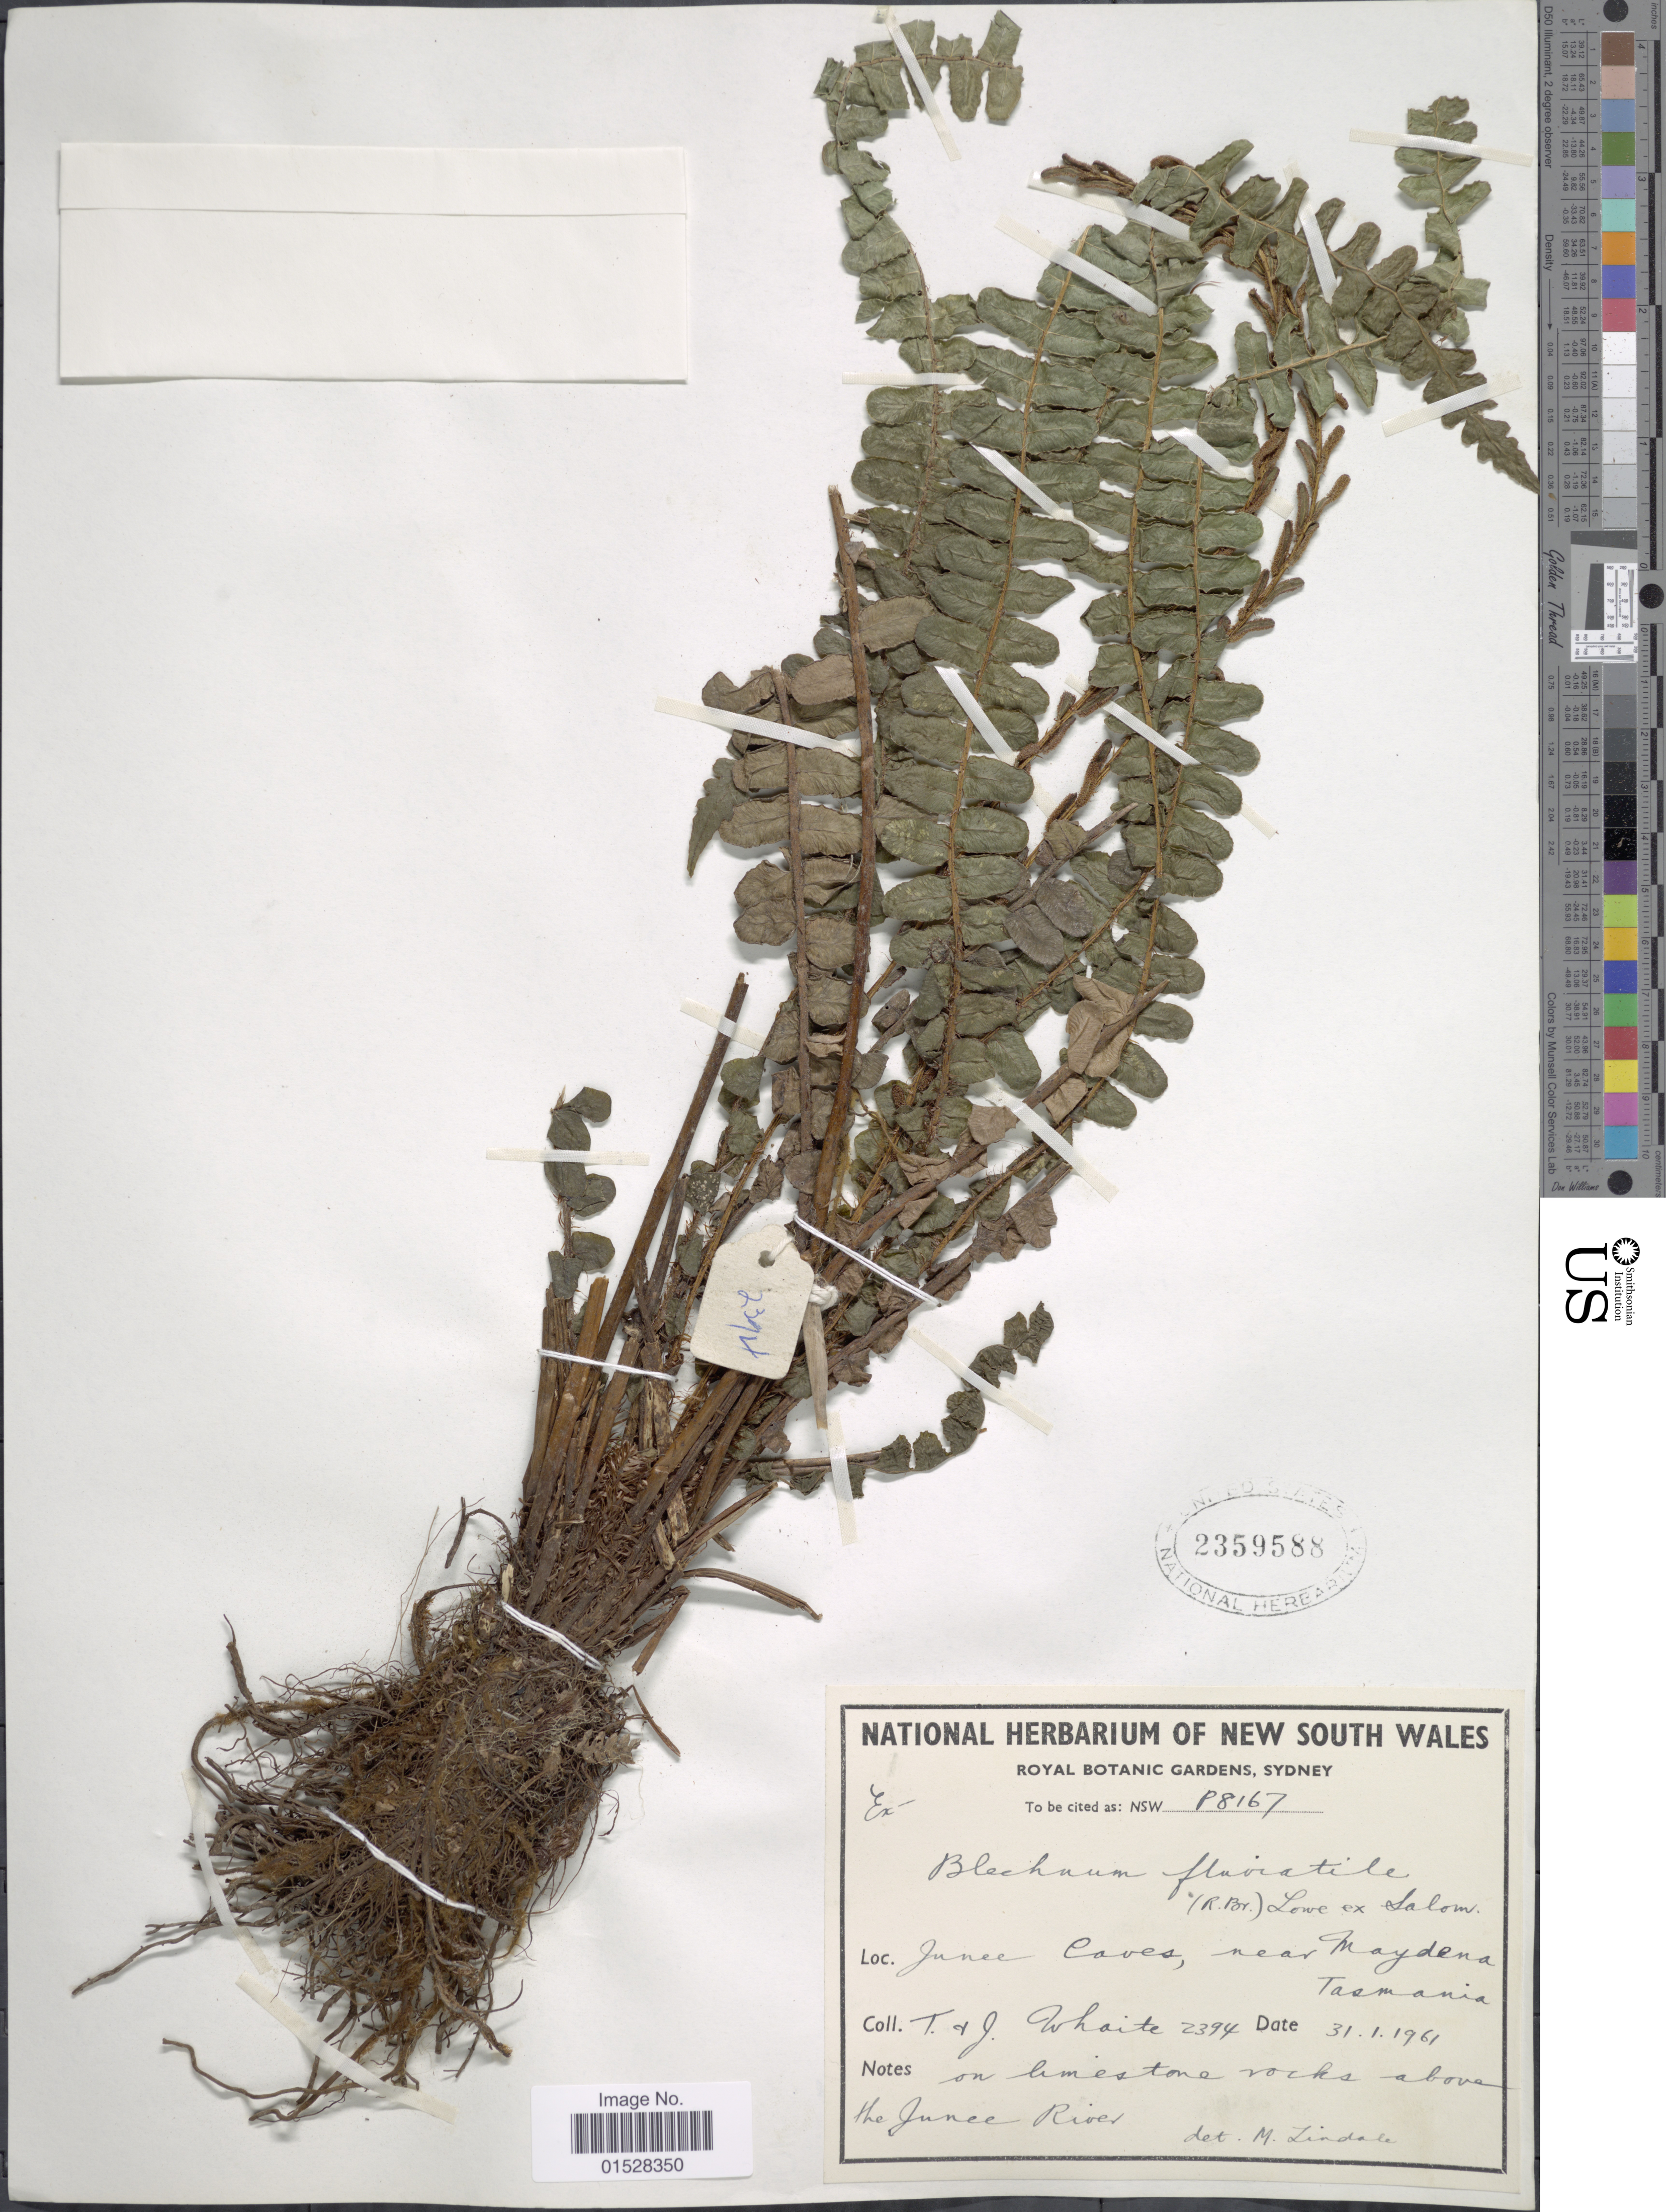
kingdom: Plantae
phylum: Tracheophyta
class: Polypodiopsida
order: Polypodiales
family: Blechnaceae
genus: Blechnum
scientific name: Blechnum fluviatile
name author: (R. Br.) E.J. Lowe ex Salomon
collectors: T. Whaite & J. Whaite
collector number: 2394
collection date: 1961-01-31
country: Australia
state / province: Tasmania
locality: Junee Caves, near Mayden, on limestone rocks above the Junee River.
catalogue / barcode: US 2359588